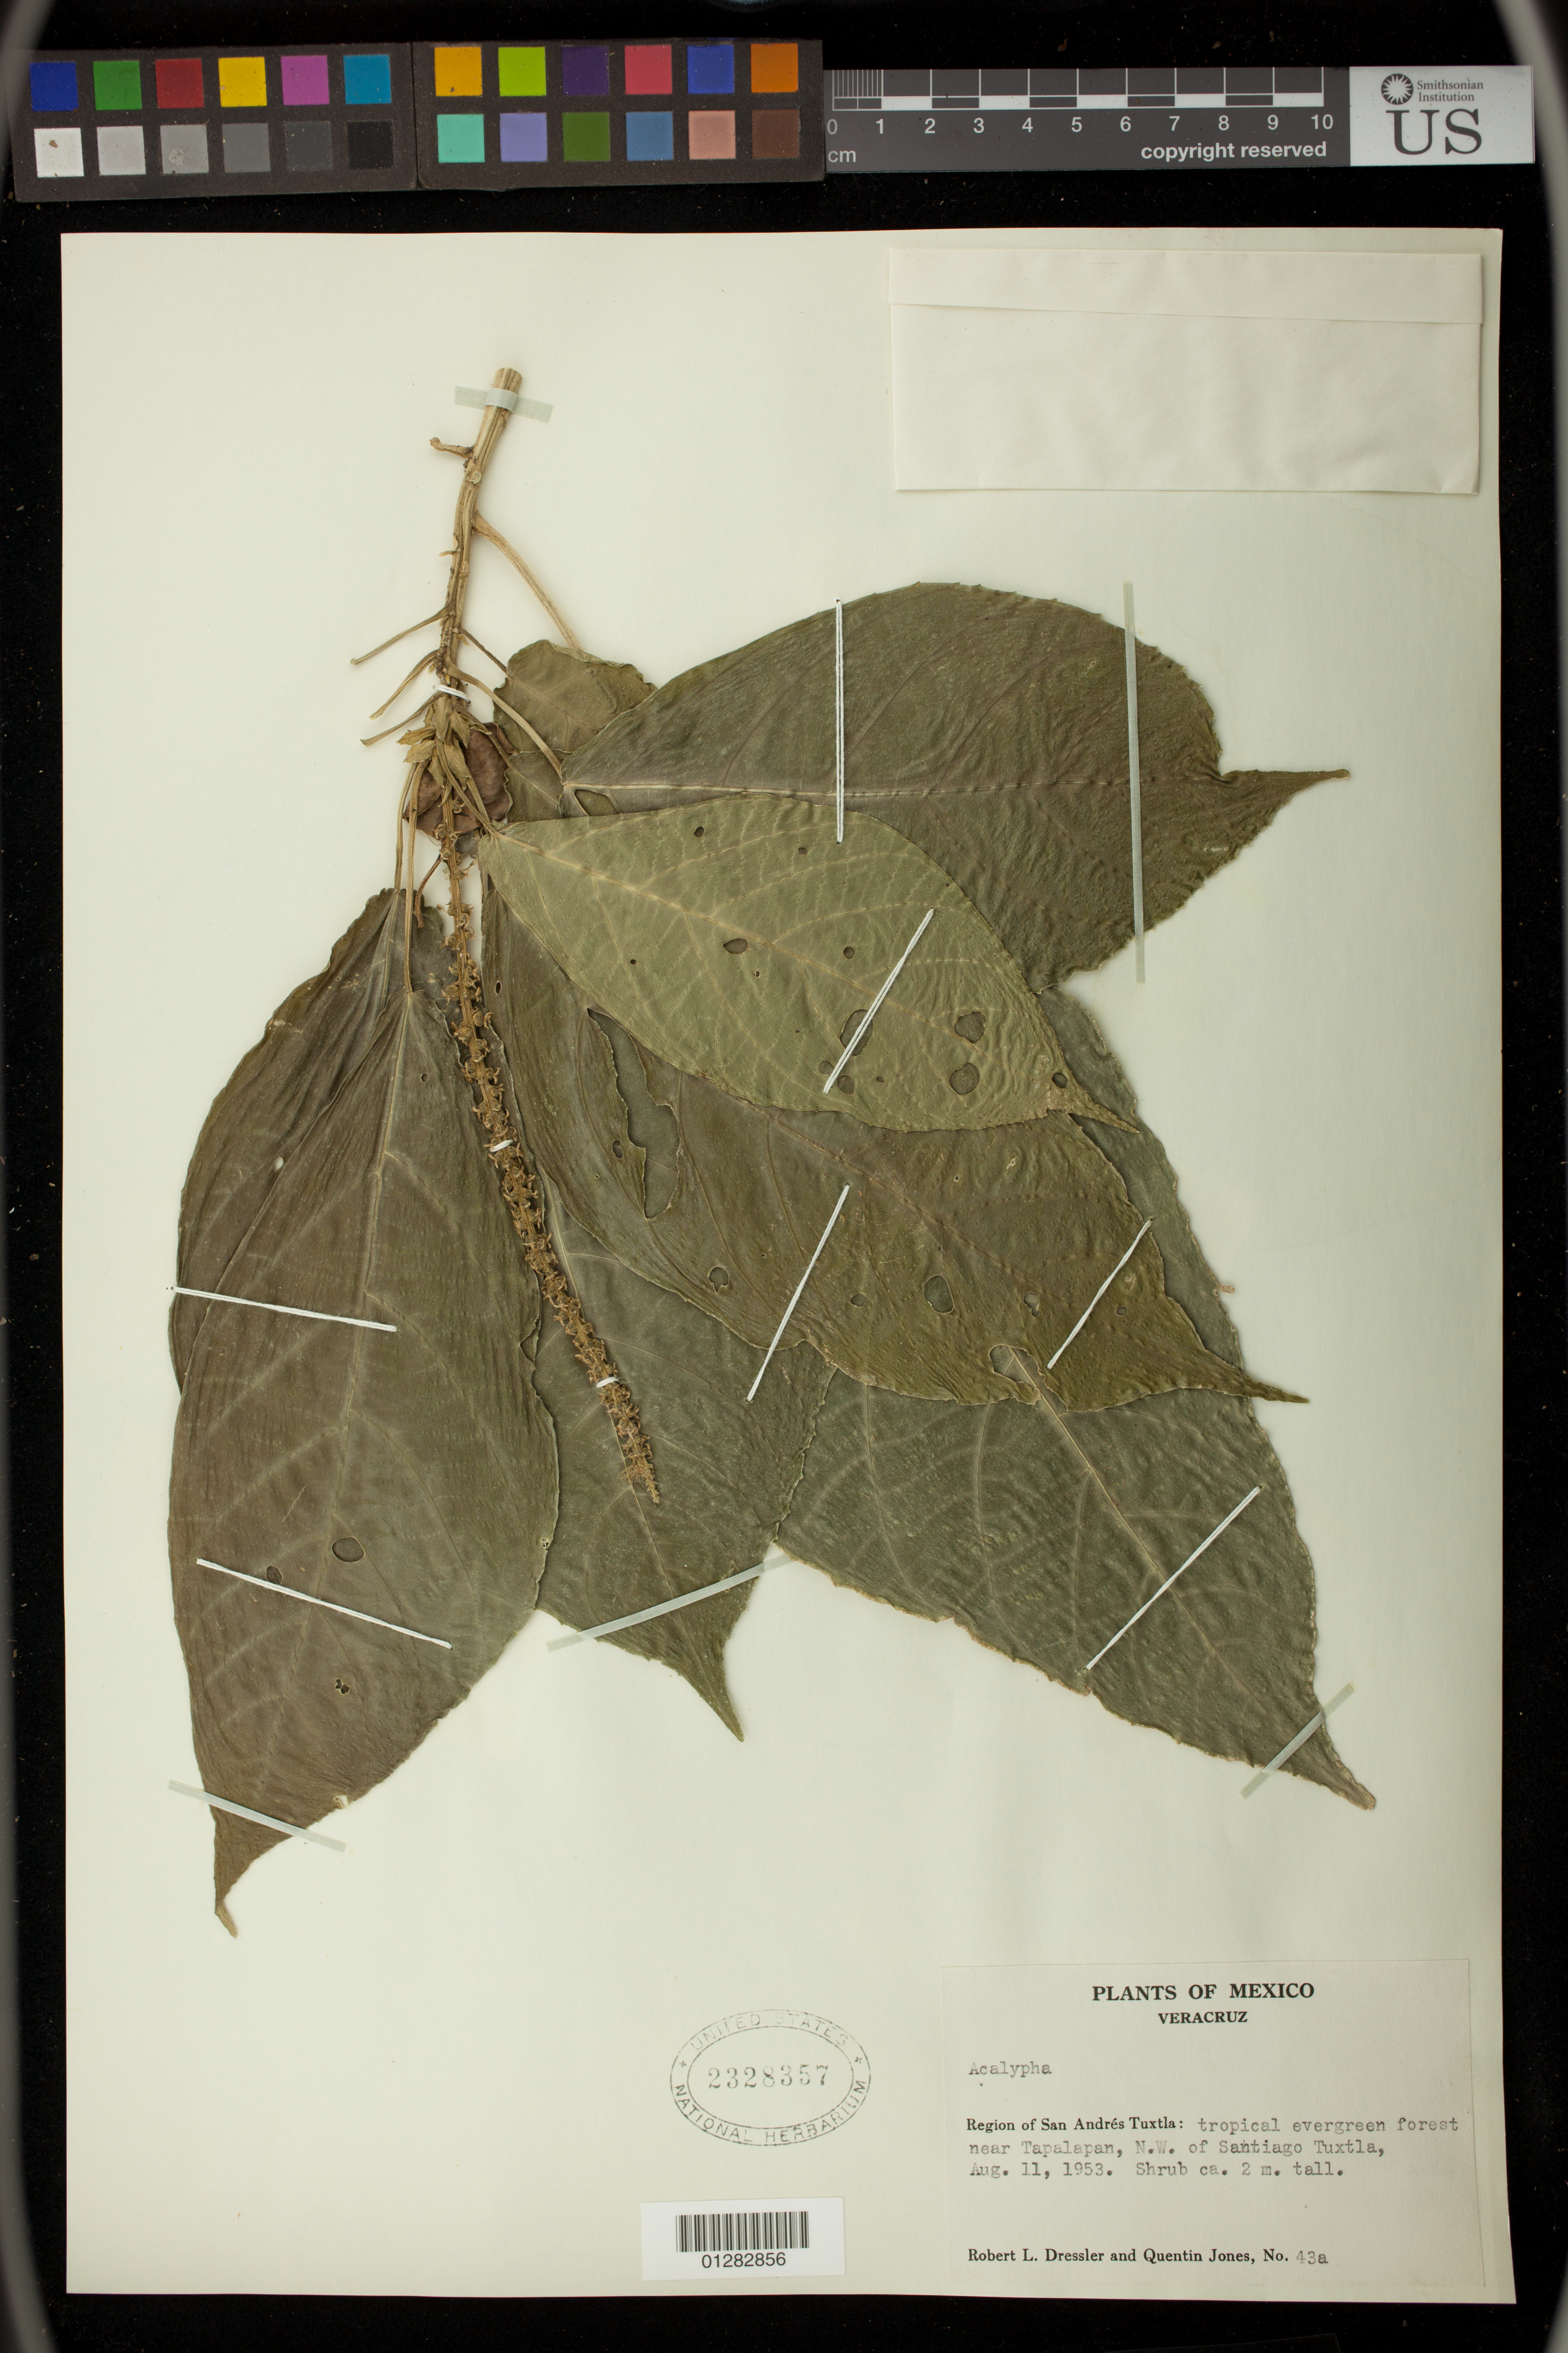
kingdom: Plantae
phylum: Tracheophyta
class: Magnoliopsida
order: Malpighiales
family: Euphorbiaceae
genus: Acalypha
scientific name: Acalypha sp.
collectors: R. Dressler & Q. Jones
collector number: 43a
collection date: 1953-08-11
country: Mexico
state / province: Veracruz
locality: Region of San Andrés Tuxtla: near Tapalapan, N.W. of Santiago Tuxtla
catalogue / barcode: US 2328357